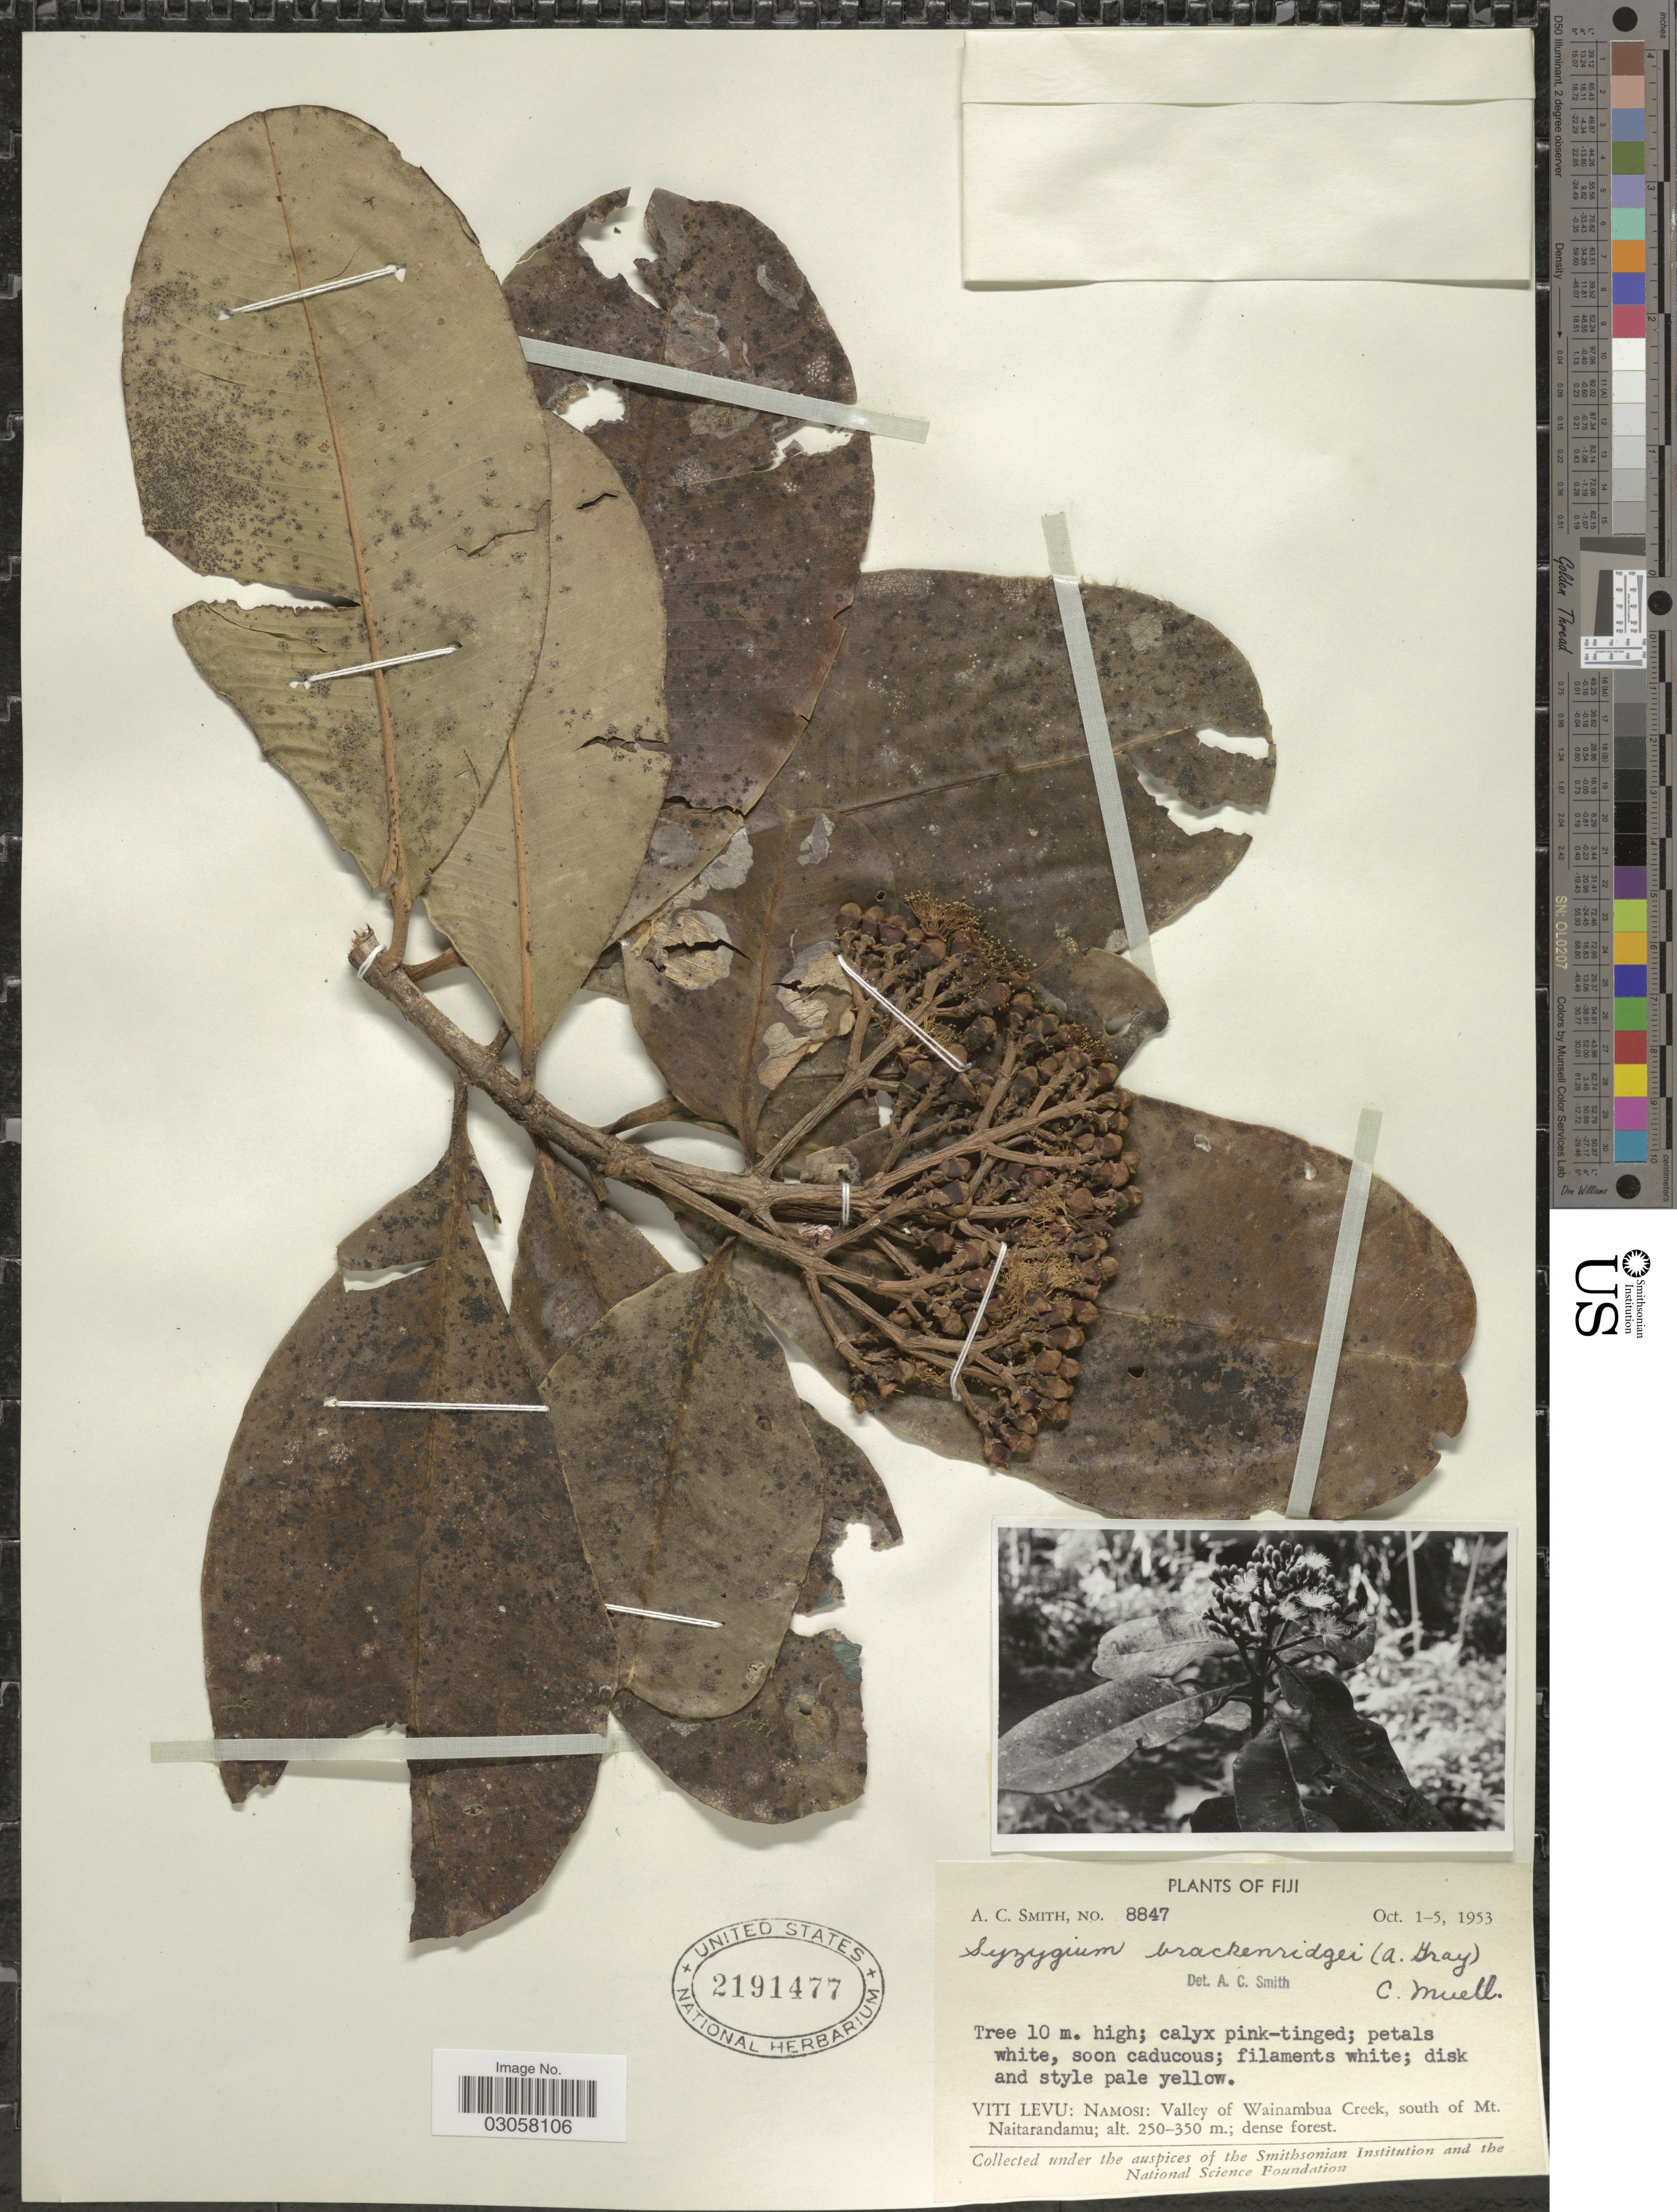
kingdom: Plantae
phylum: Tracheophyta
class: Magnoliopsida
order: Myrtales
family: Myrtaceae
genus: Syzygium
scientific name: Syzygium brackenridgei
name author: (A. Gray) Müll. Stuttg.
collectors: A. C. Smith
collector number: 8847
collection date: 1953-10-01/1953-10-05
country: Fiji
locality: Viti Levu: Namosi: Valley of Wainambua Creek, south of Mt. Naitarandamu.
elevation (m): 250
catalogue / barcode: US 2191477